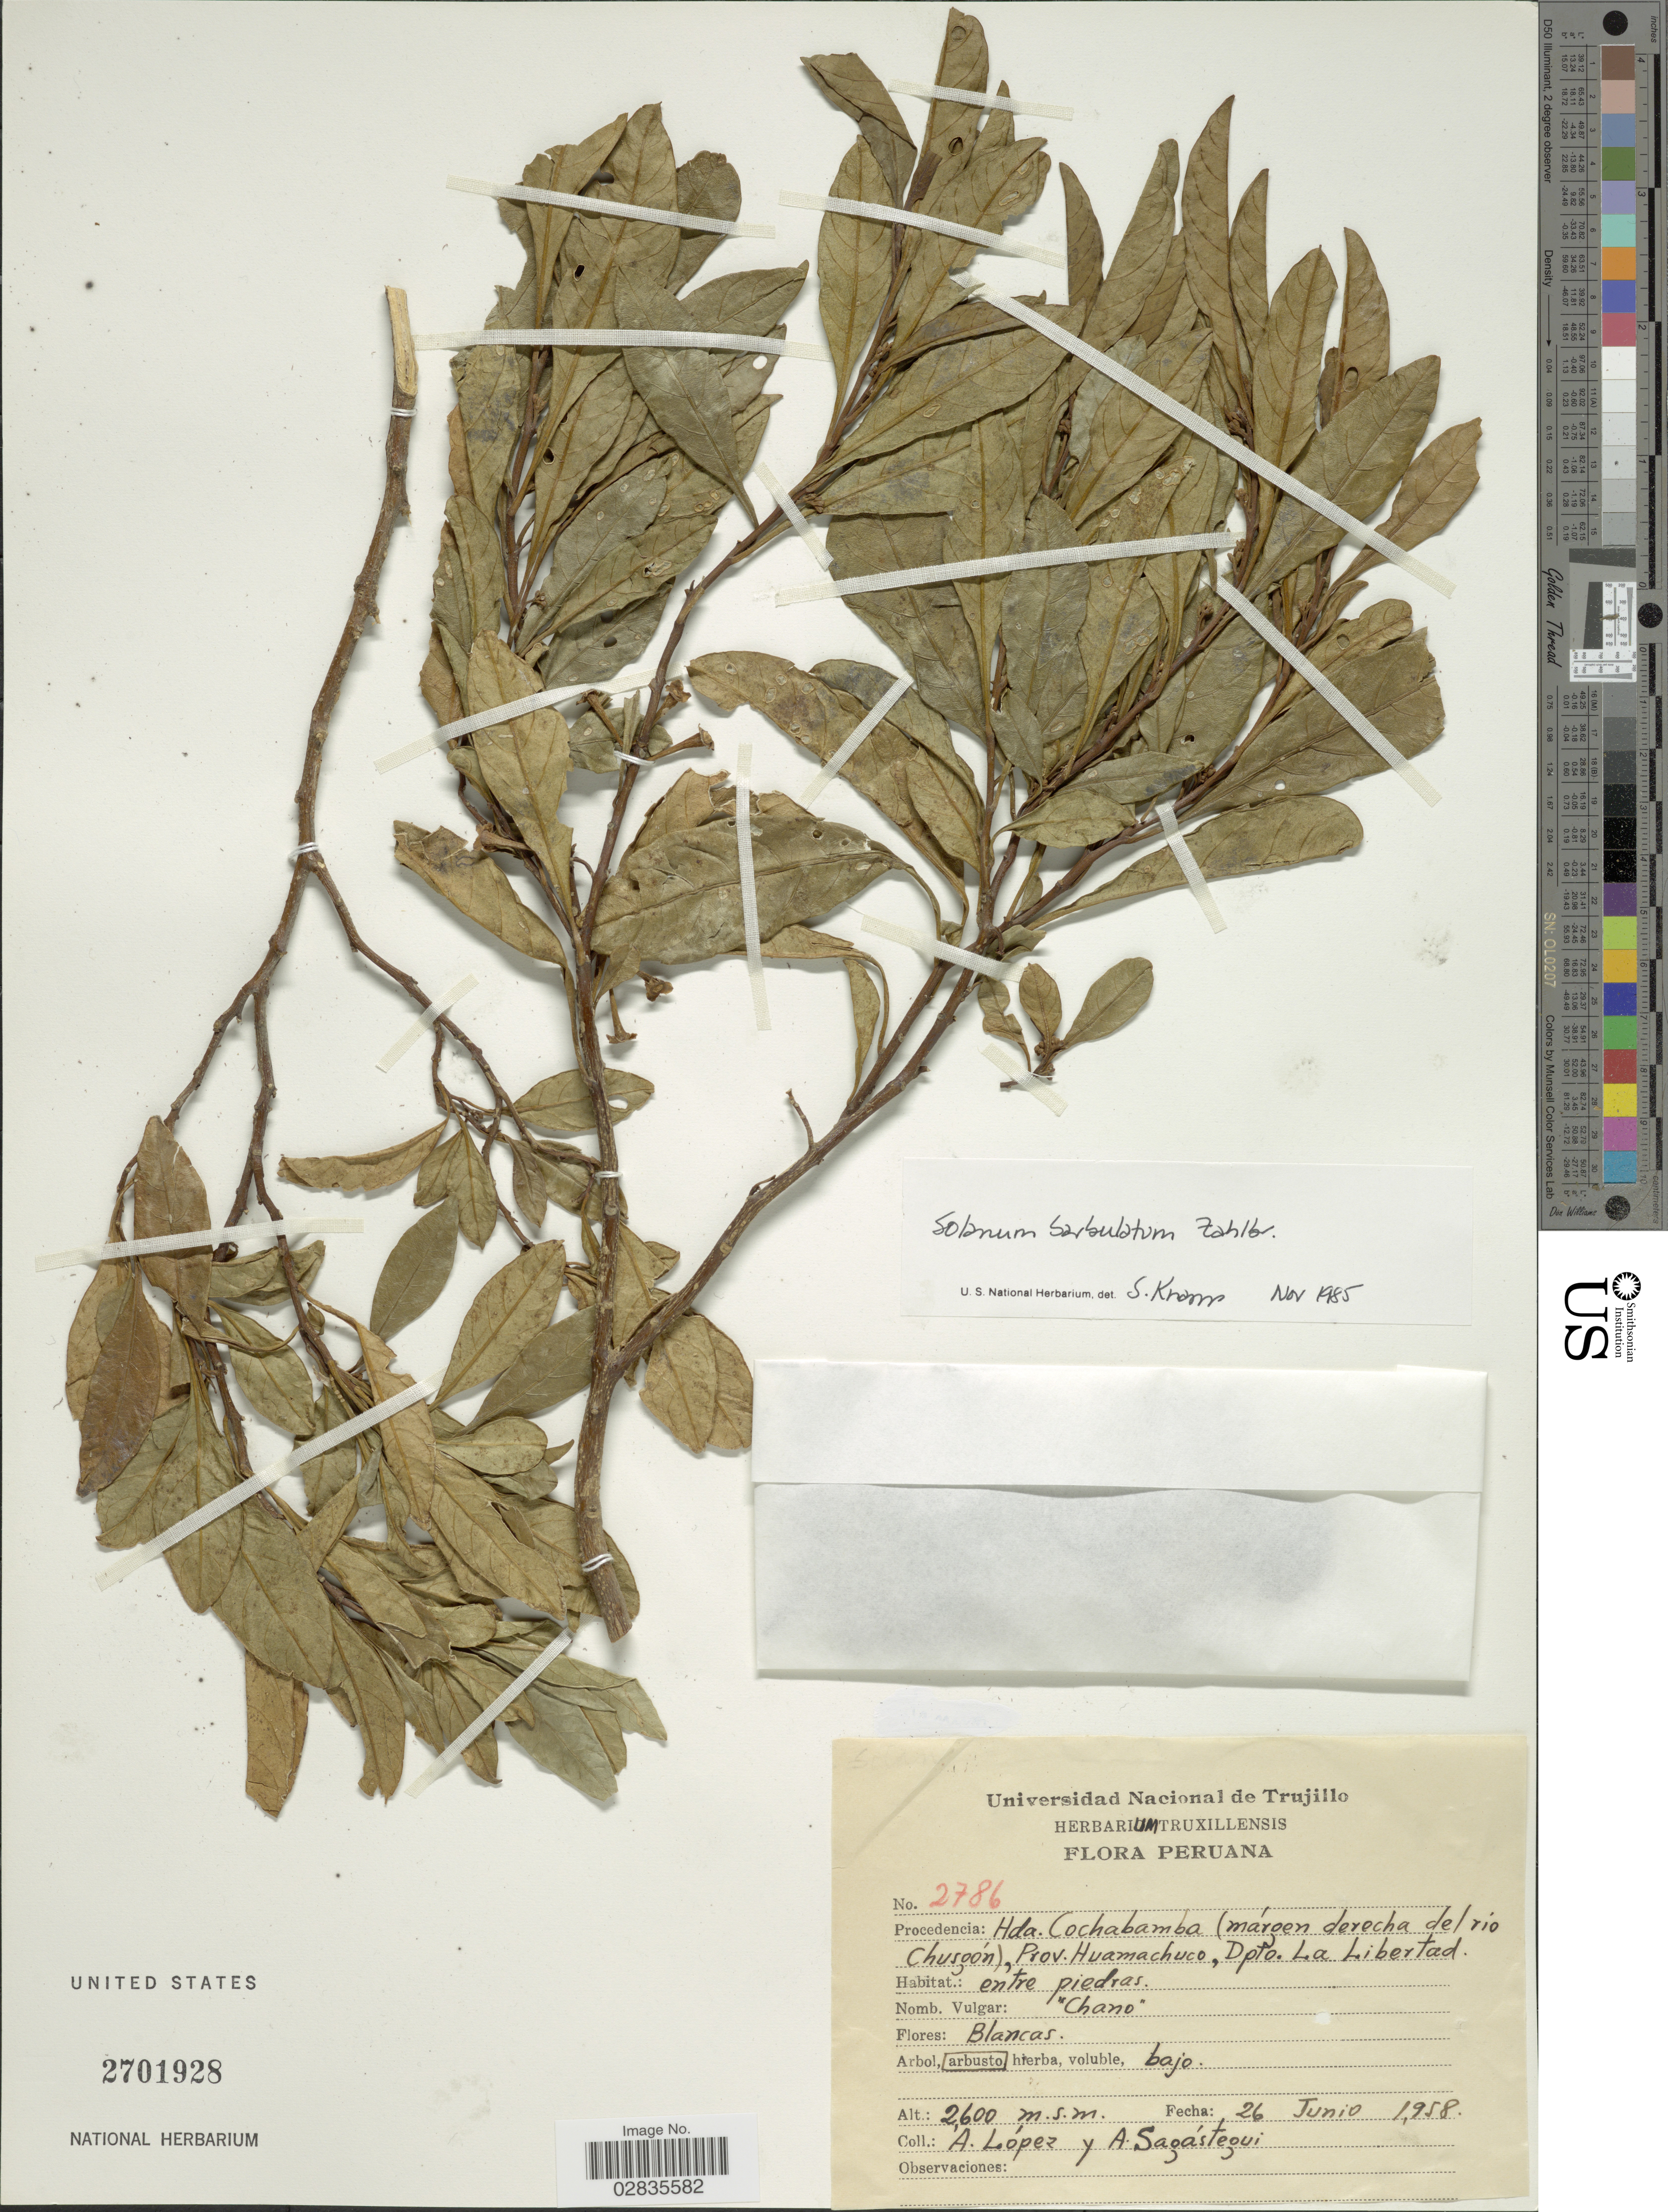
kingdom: Plantae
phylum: Tracheophyta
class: Magnoliopsida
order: Solanales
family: Solanaceae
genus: Solanum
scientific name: Solanum barbulatum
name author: Zahlbr.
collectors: A. López & A. Sagastegui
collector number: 2786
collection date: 1958-06-26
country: Peru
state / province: La Libertad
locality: Procedencia: Hda. Cochabamba (márgen derecha del río Chusgón), Prov. Huamachuco, Dpto. La Libertad.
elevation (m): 2600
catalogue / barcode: US 2701928